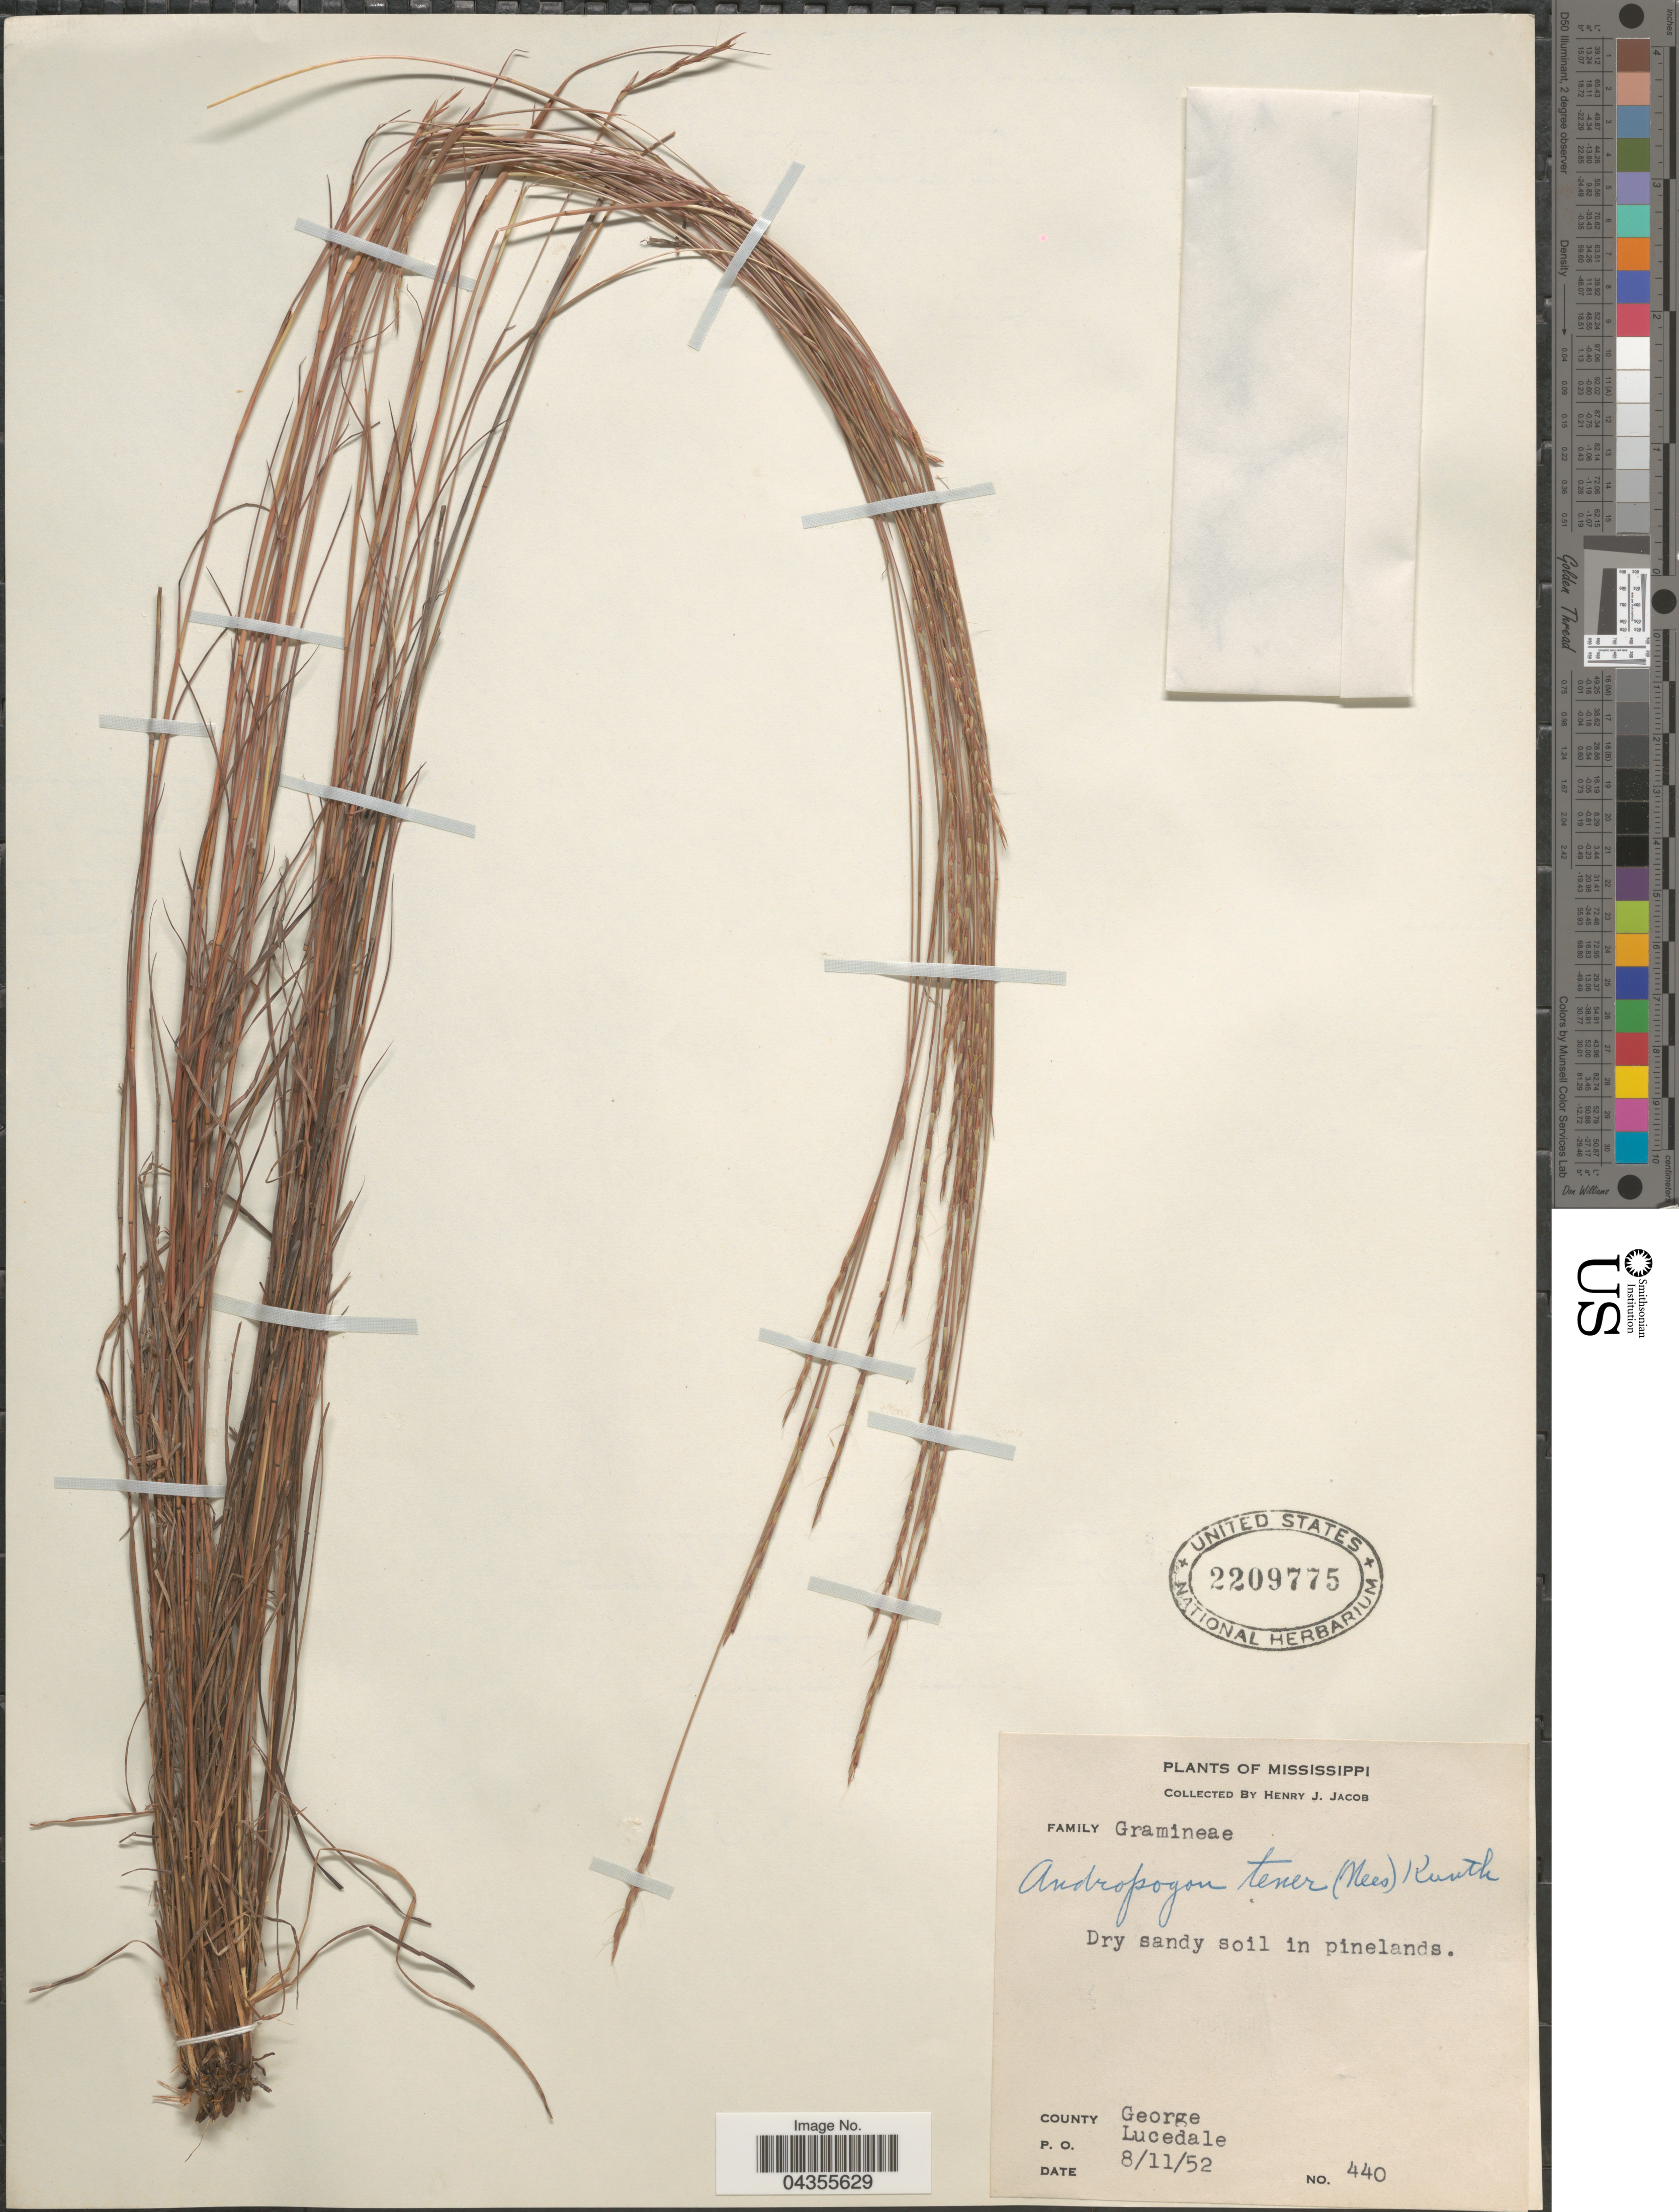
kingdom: Plantae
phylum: Tracheophyta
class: Liliopsida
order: Poales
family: Poaceae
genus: Schizachyrium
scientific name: Schizachyrium tenerum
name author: Nees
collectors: H. Jacob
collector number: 440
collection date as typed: Transcribed d/m/y: 11/8/52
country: United States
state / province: Mississippi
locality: Dry sandy soil in pinelands. County George. P. O. Lucedale.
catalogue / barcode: US 2209775